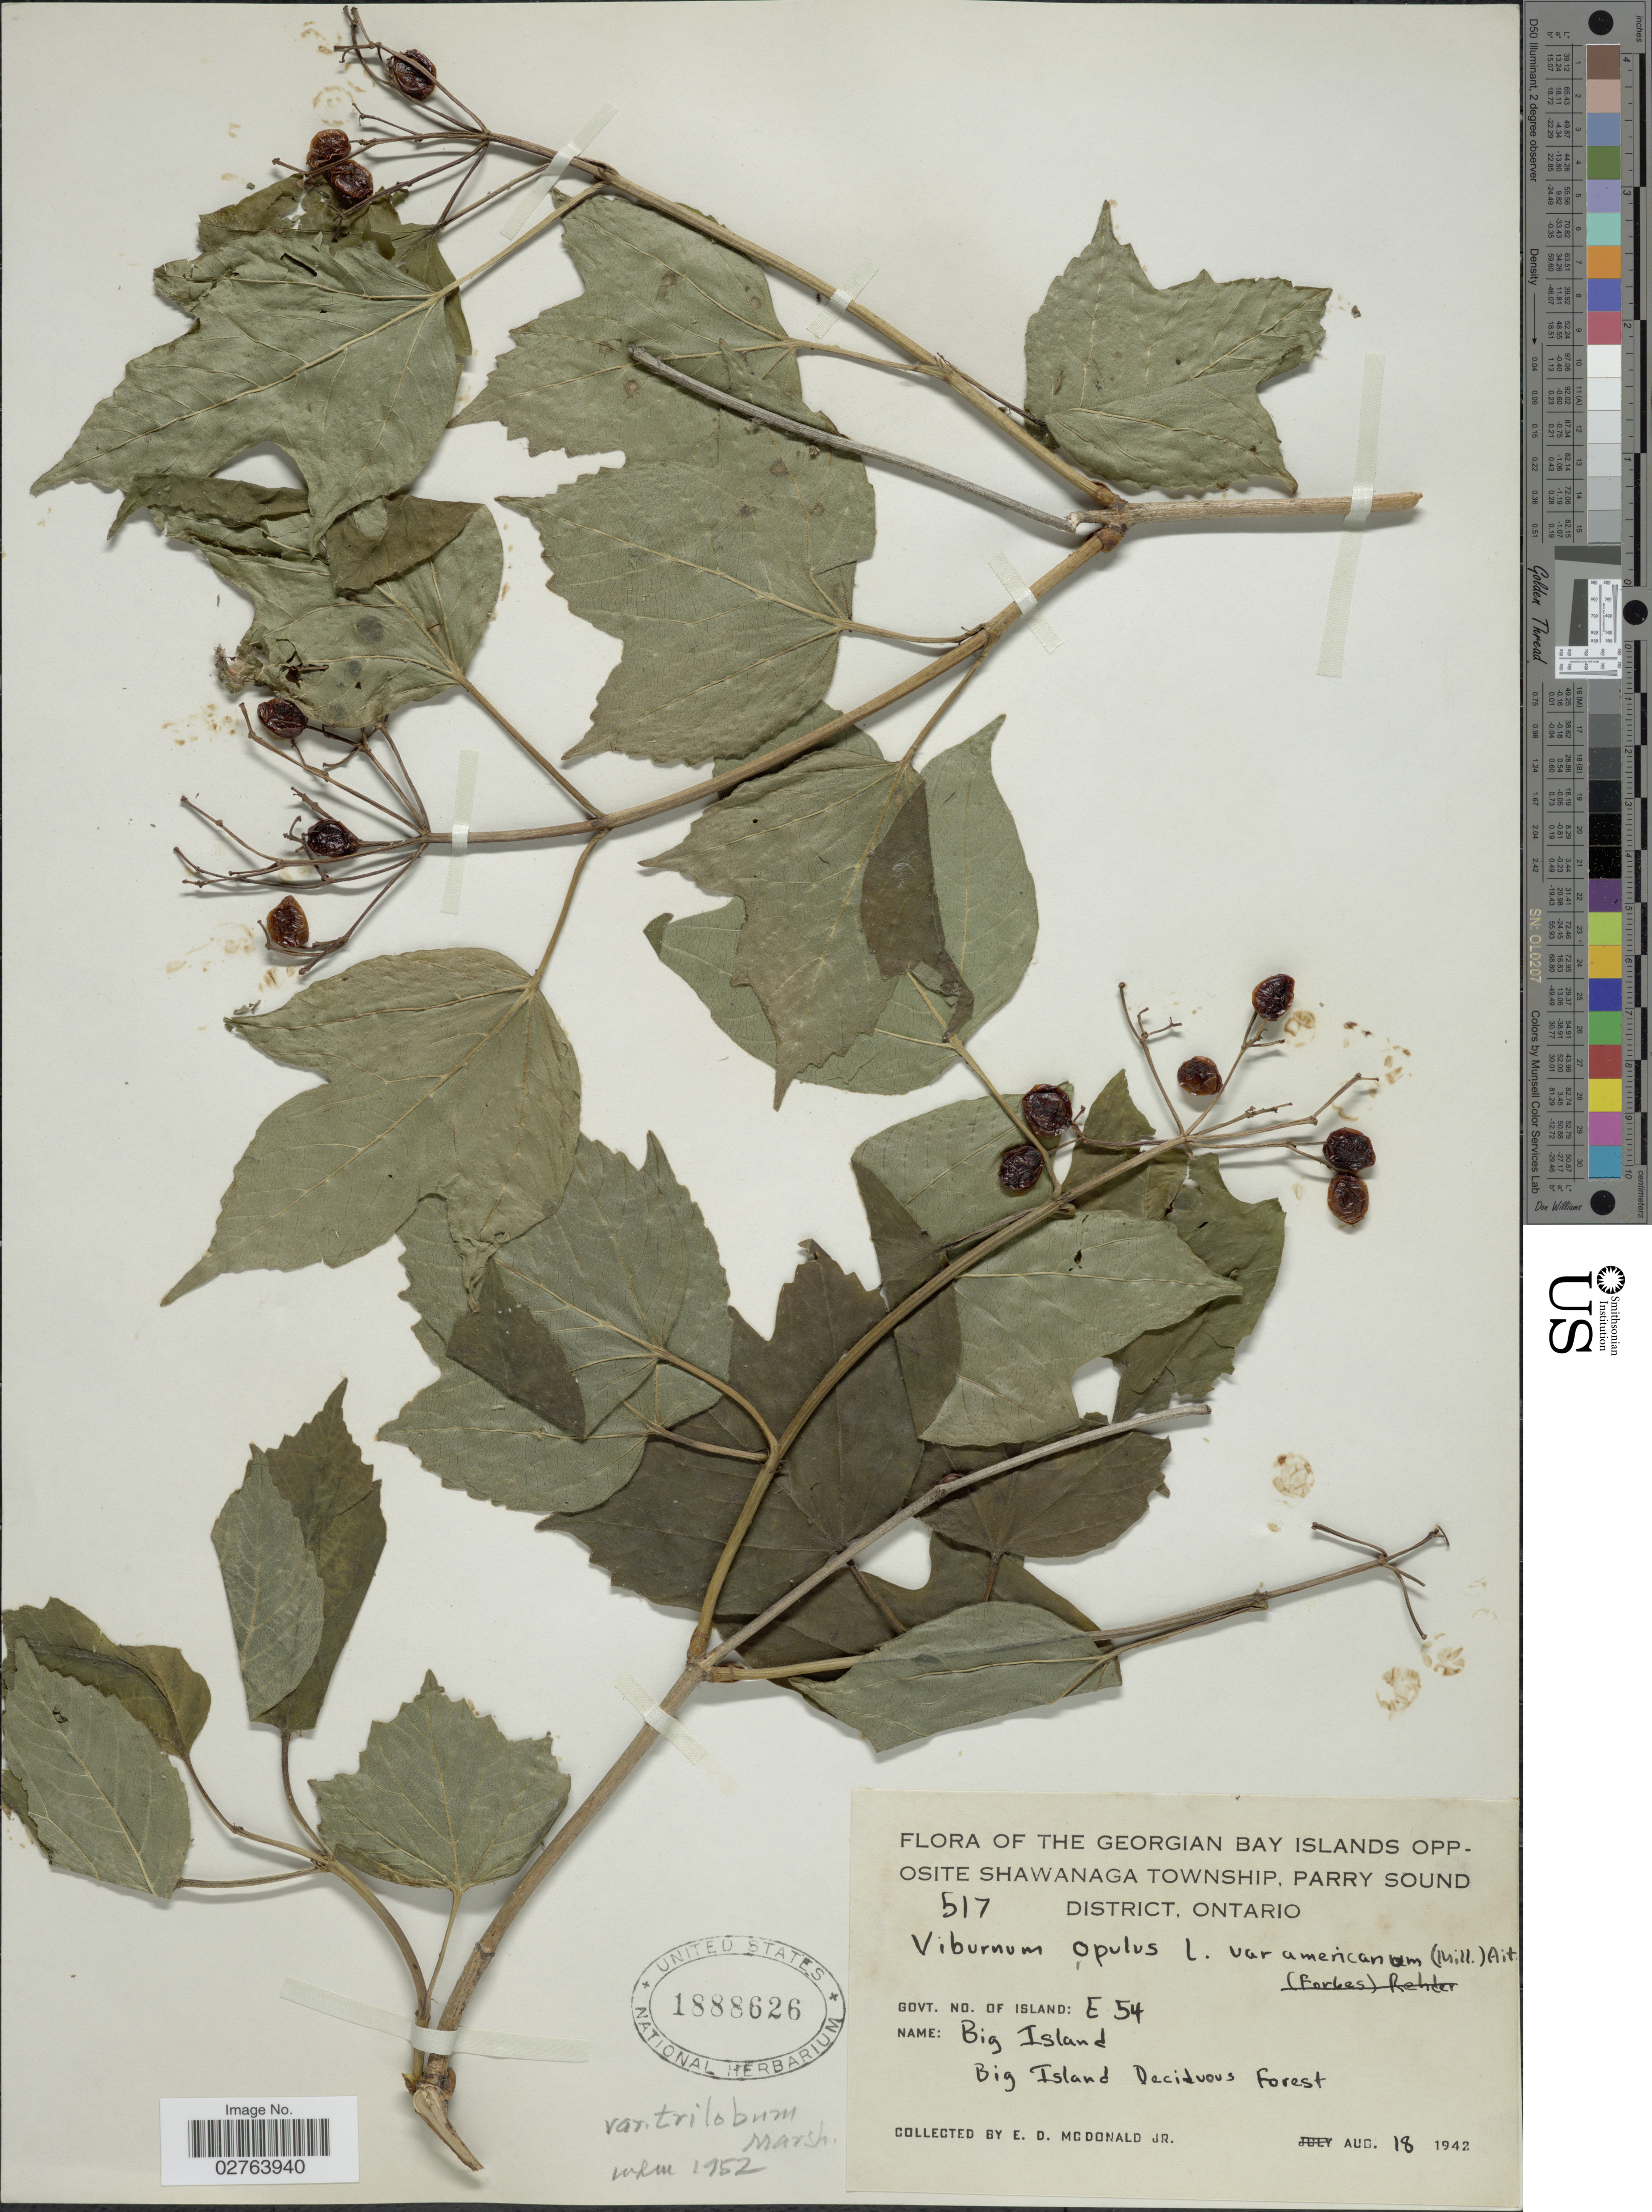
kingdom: Plantae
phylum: Tracheophyta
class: Magnoliopsida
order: Dipsacales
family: Viburnaceae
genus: Viburnum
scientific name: Viburnum opulus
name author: L.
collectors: E. D. McDonald Jr.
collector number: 517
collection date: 1942-08-18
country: Canada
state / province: Ontario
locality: The Georgian Bay Islands Opposite Shawanaga Township, Parry Sound District. Govt. No. of Island: E54. Big Island. Big Island Deciduous Forest.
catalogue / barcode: US 1888626